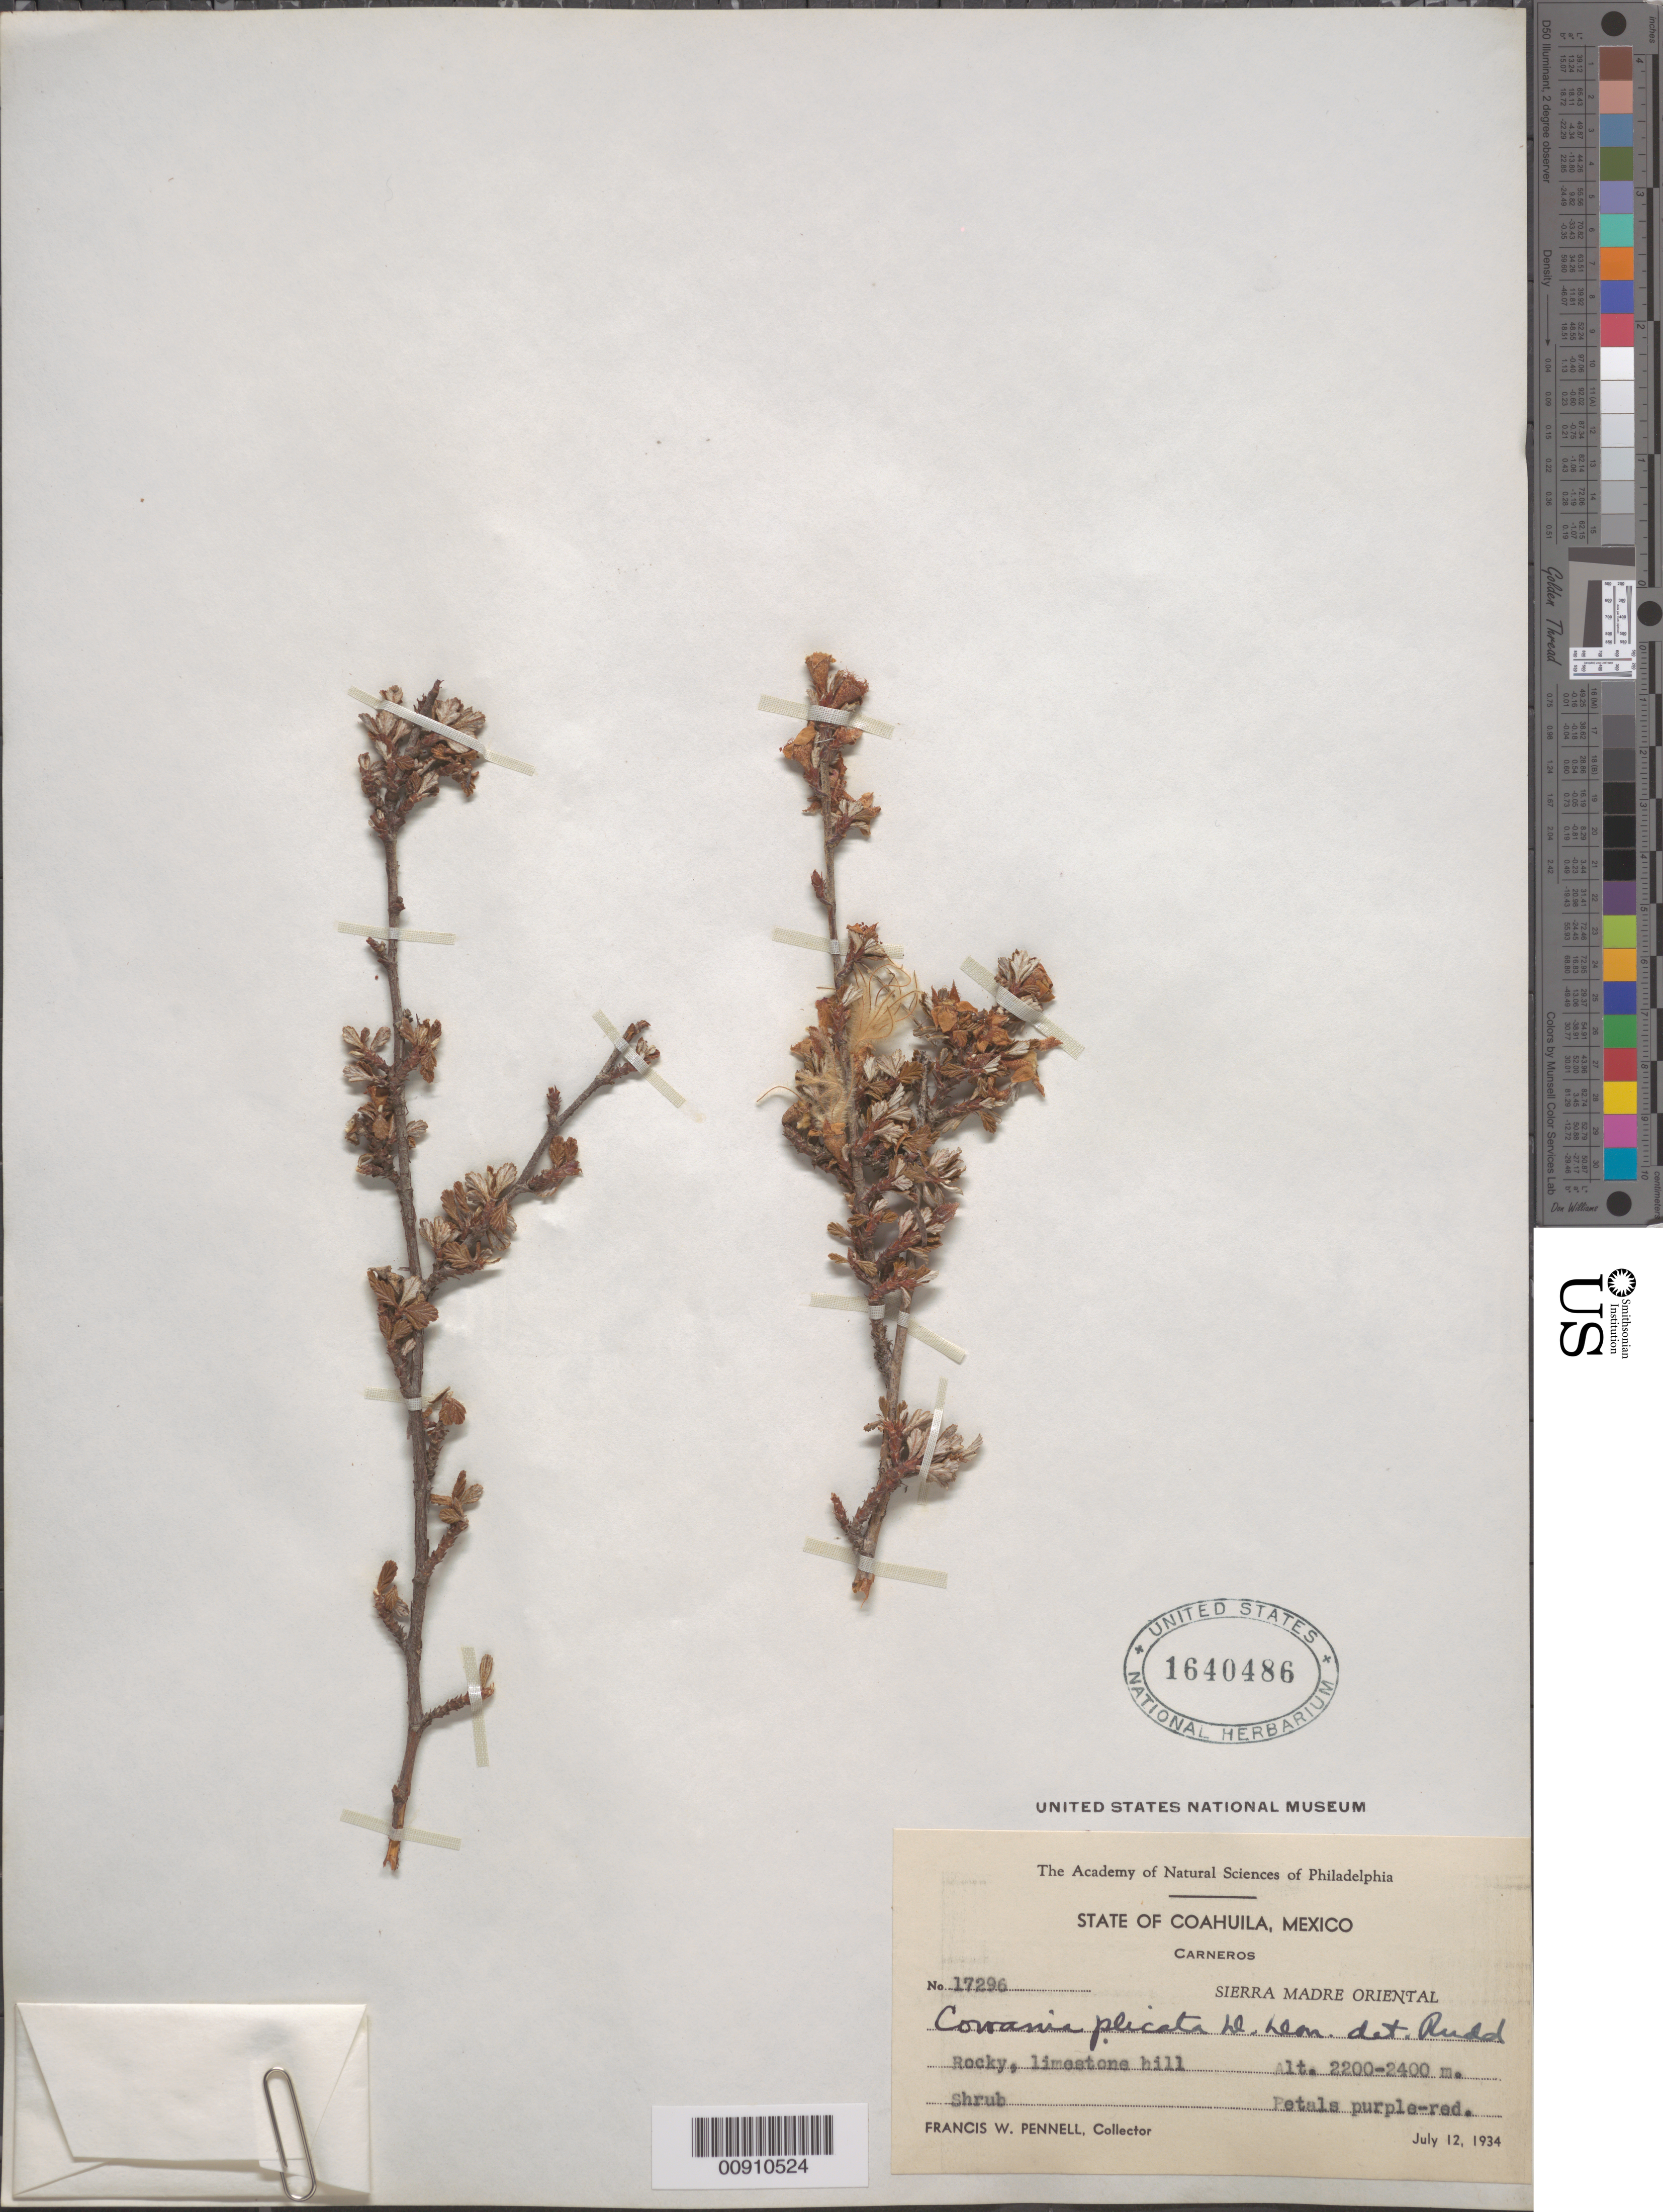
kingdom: Plantae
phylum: Tracheophyta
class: Magnoliopsida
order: Rosales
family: Rosaceae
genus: Purshia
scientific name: Purshia plicata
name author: (D. Don) Henrickson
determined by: Strong, Mark T., (BOT), Smithsonian Institution - National Museum of Natural History (UNITED STATES)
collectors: F. W. Pennell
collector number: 17296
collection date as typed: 12 Jul 1934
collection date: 1934-07-12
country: Mexico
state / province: Coahuila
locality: Carneros, State of Coahuila. Sierra Madre Oriental.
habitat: Rocky, limestone hill.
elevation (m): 2400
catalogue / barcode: US 1640486